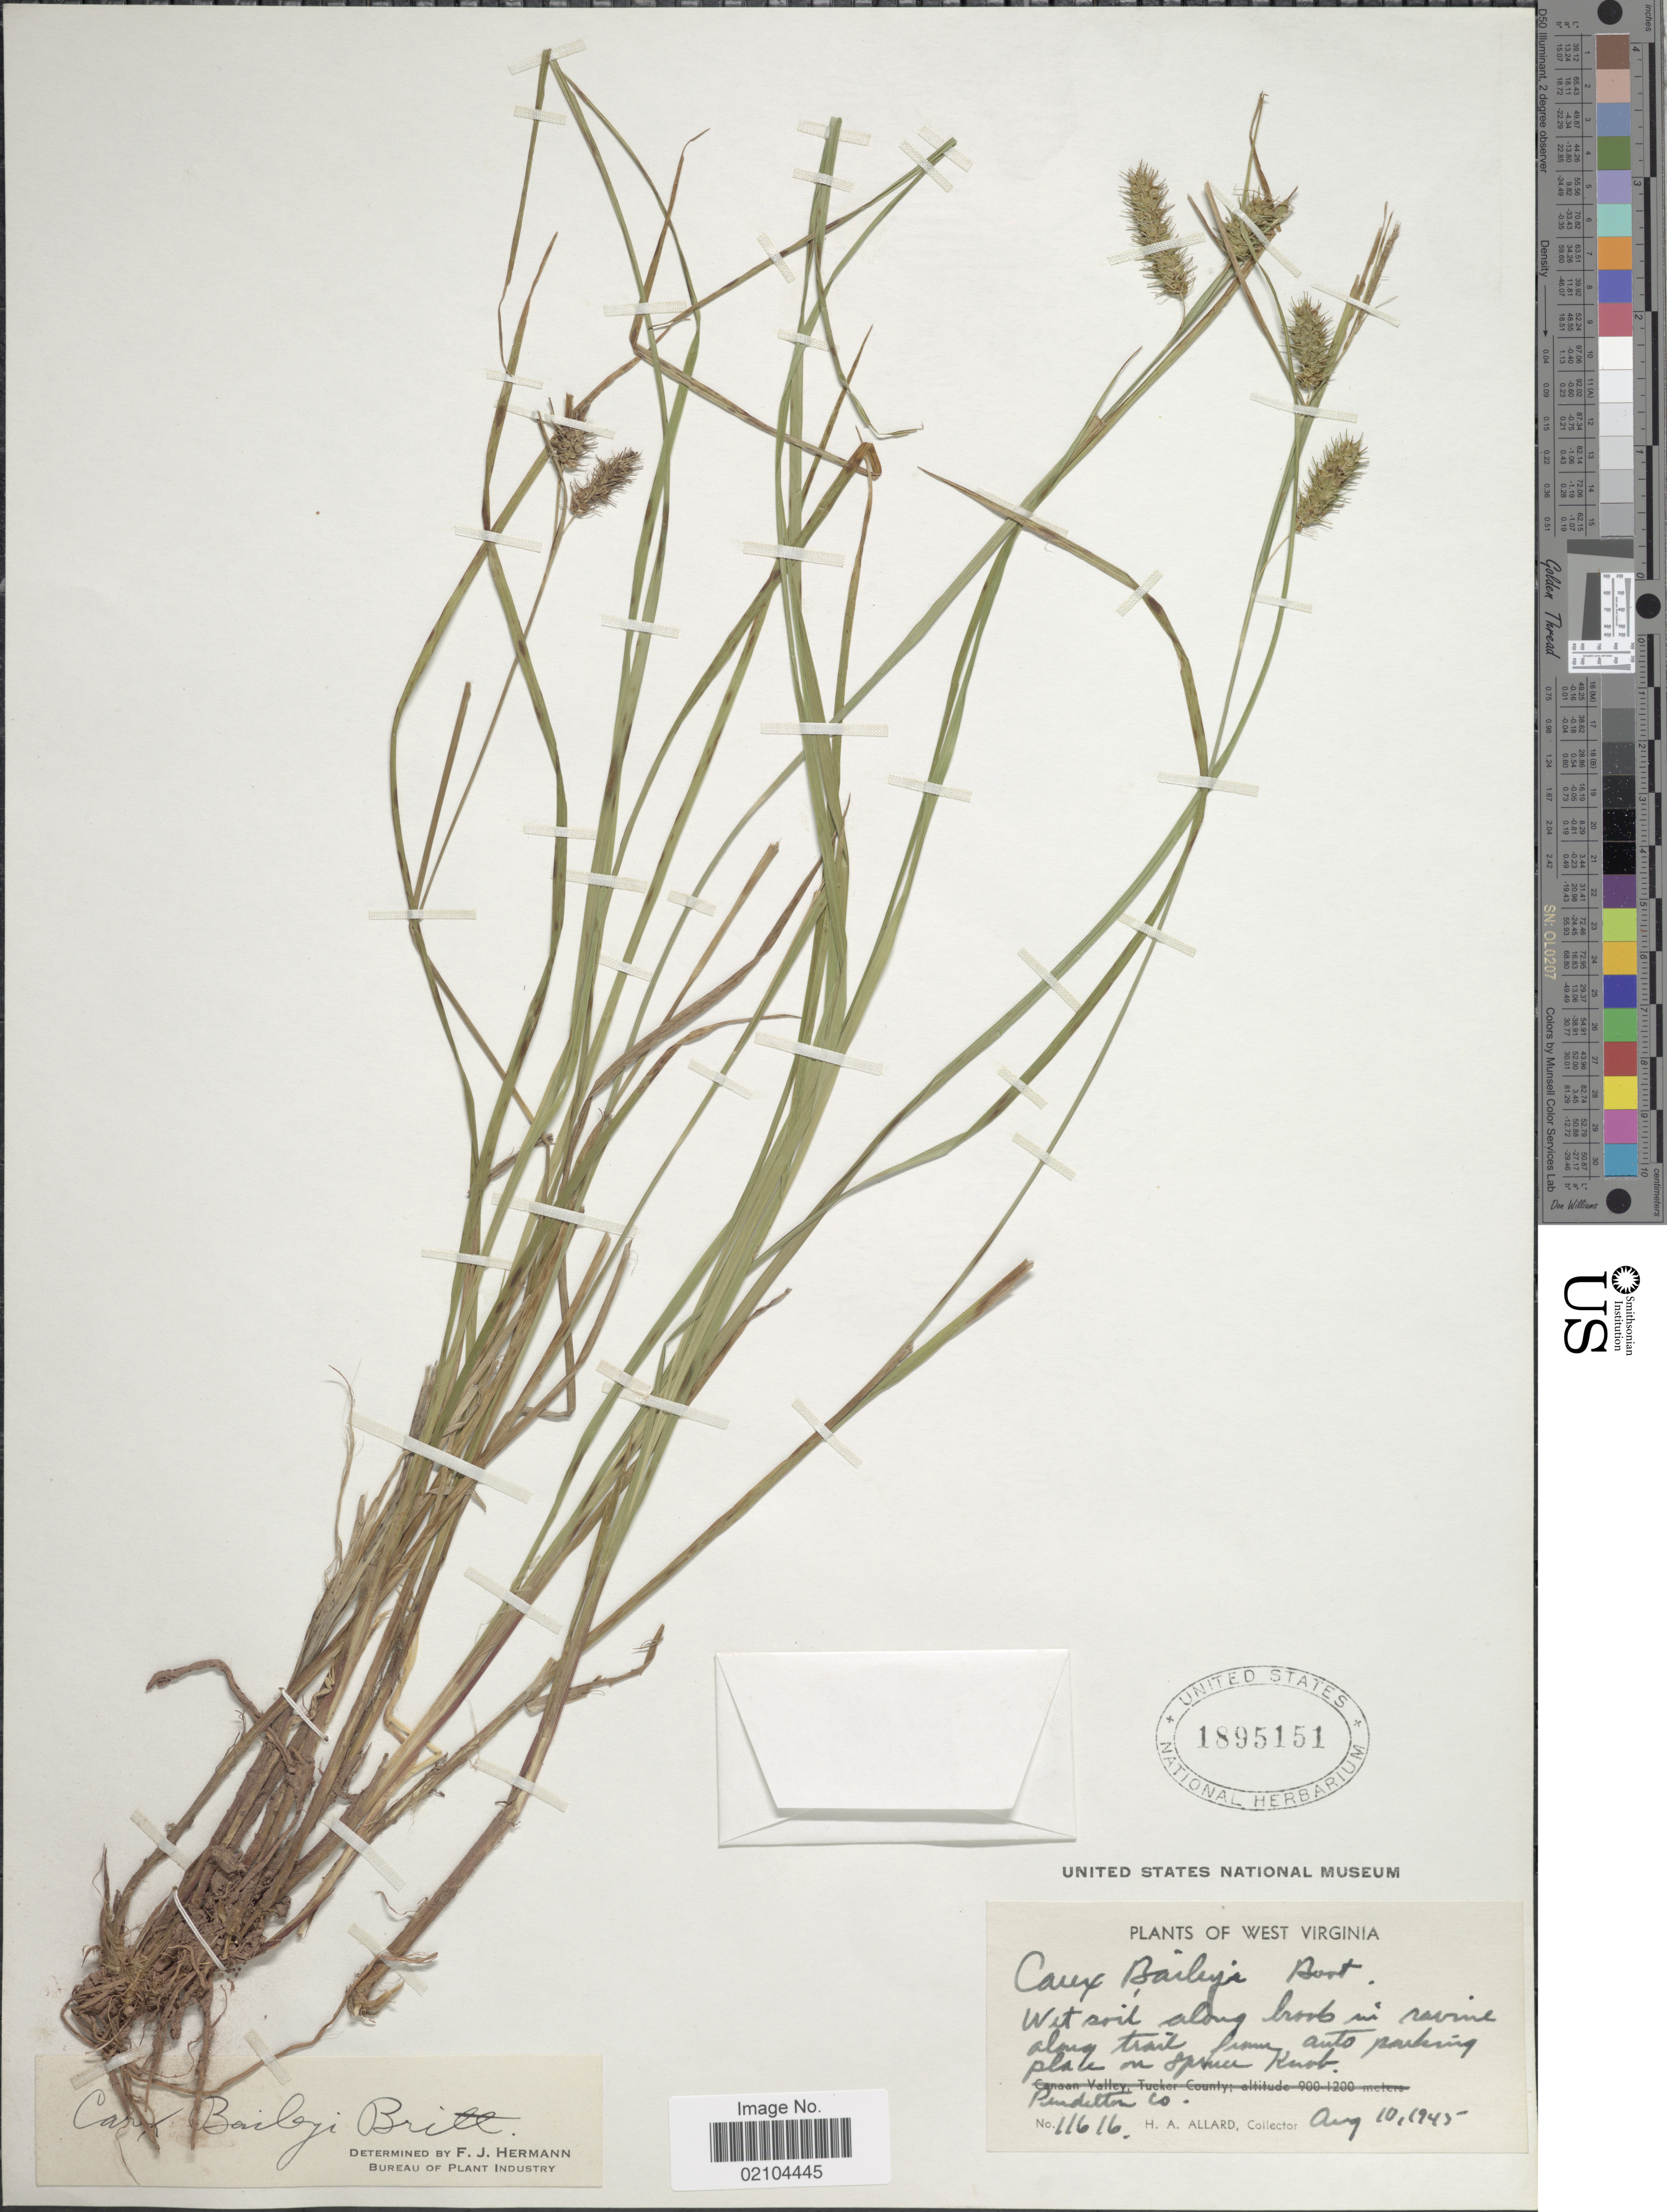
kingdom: Plantae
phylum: Tracheophyta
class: Liliopsida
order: Poales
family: Cyperaceae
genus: Carex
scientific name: Carex baileyi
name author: Britton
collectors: H. A. Allard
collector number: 11616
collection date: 1945-08-10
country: United States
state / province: West Virginia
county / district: Pendleton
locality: Wet soil along knob in ravine along trail from auto parking plate on Spruce Knob, Pendleton Co.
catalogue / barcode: US 1895151